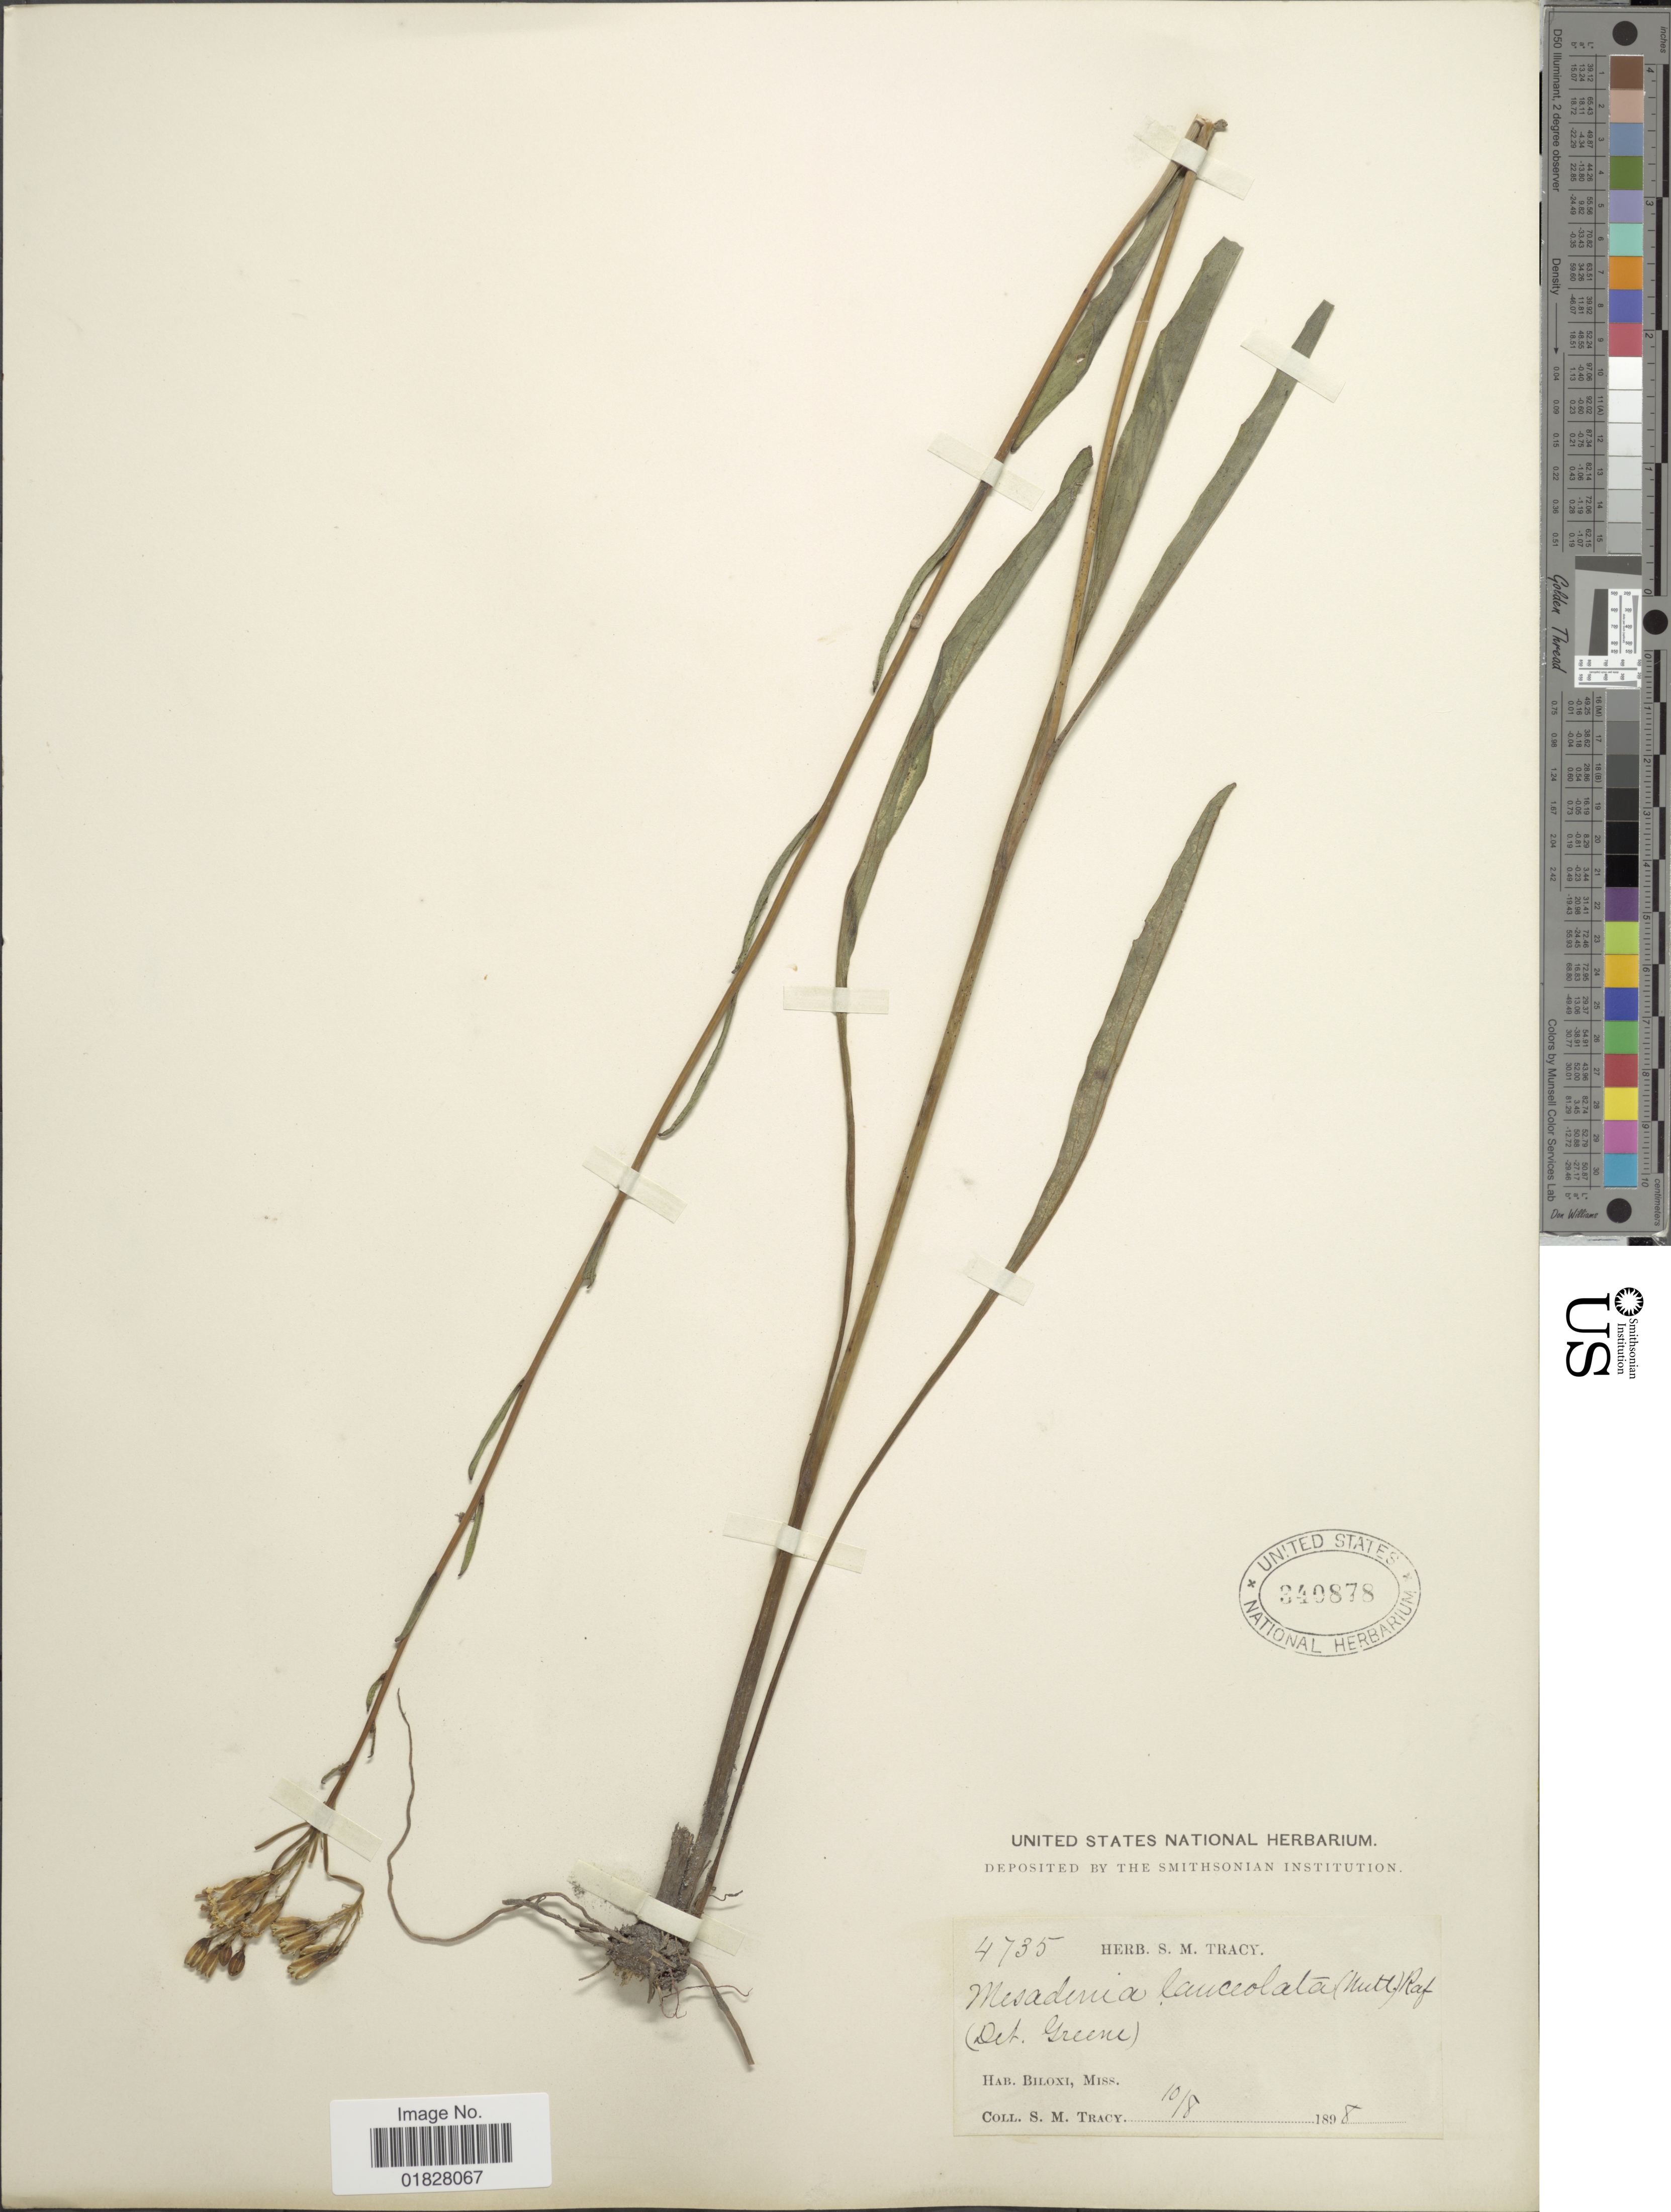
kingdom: Plantae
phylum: Tracheophyta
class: Magnoliopsida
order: Asterales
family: Asteraceae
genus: Arnoglossum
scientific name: Arnoglossum ovatum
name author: (Walter) H. Rob.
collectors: S. M. Tracy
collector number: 4735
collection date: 1898-10-08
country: United States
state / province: Mississippi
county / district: Harrison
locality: Biloxi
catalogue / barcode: US 340878